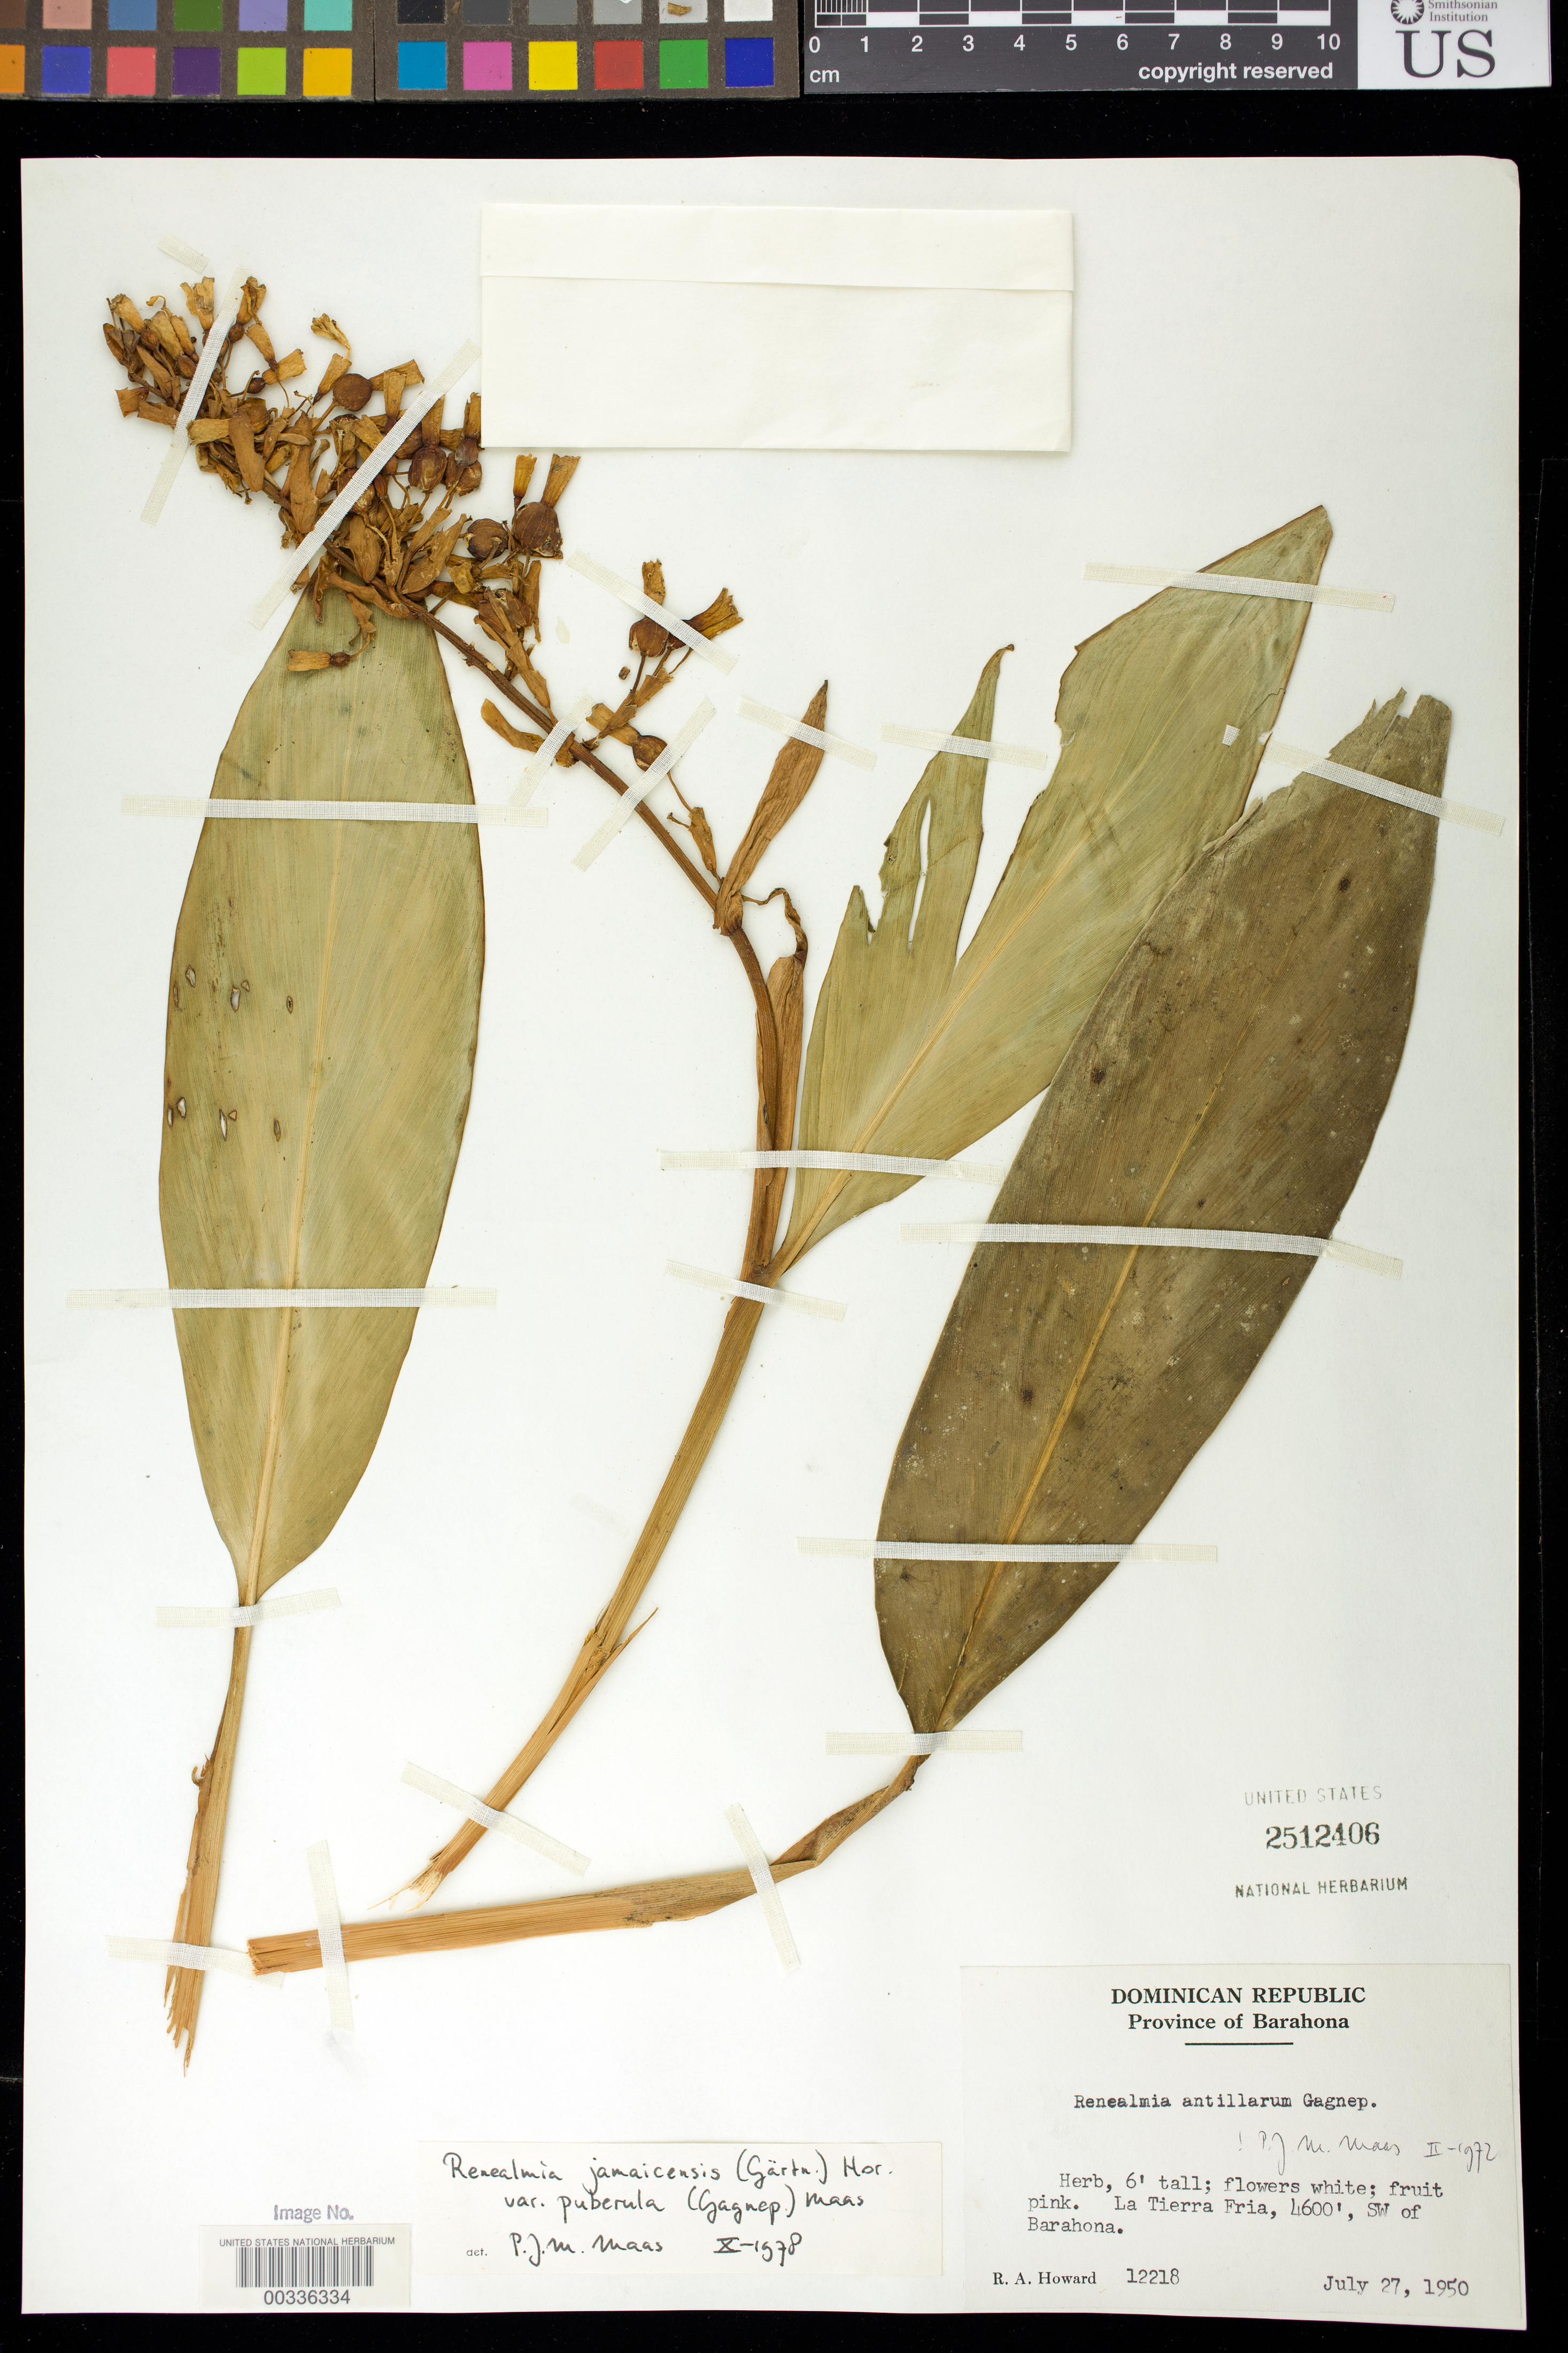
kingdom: Plantae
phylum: Tracheophyta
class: Liliopsida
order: Zingiberales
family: Zingiberaceae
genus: Renealmia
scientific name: Renealmia jamaicensis var. puberula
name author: (Gagnep.) Maas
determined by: Maas, Paul J. M.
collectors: R. A. Howard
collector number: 12218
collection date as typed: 27 Jul 1950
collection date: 1950-07-27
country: Dominican Republic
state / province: Barahona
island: Hispaniola Island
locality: La tierra fria, sw of barahona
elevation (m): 1402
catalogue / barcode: US 2512406